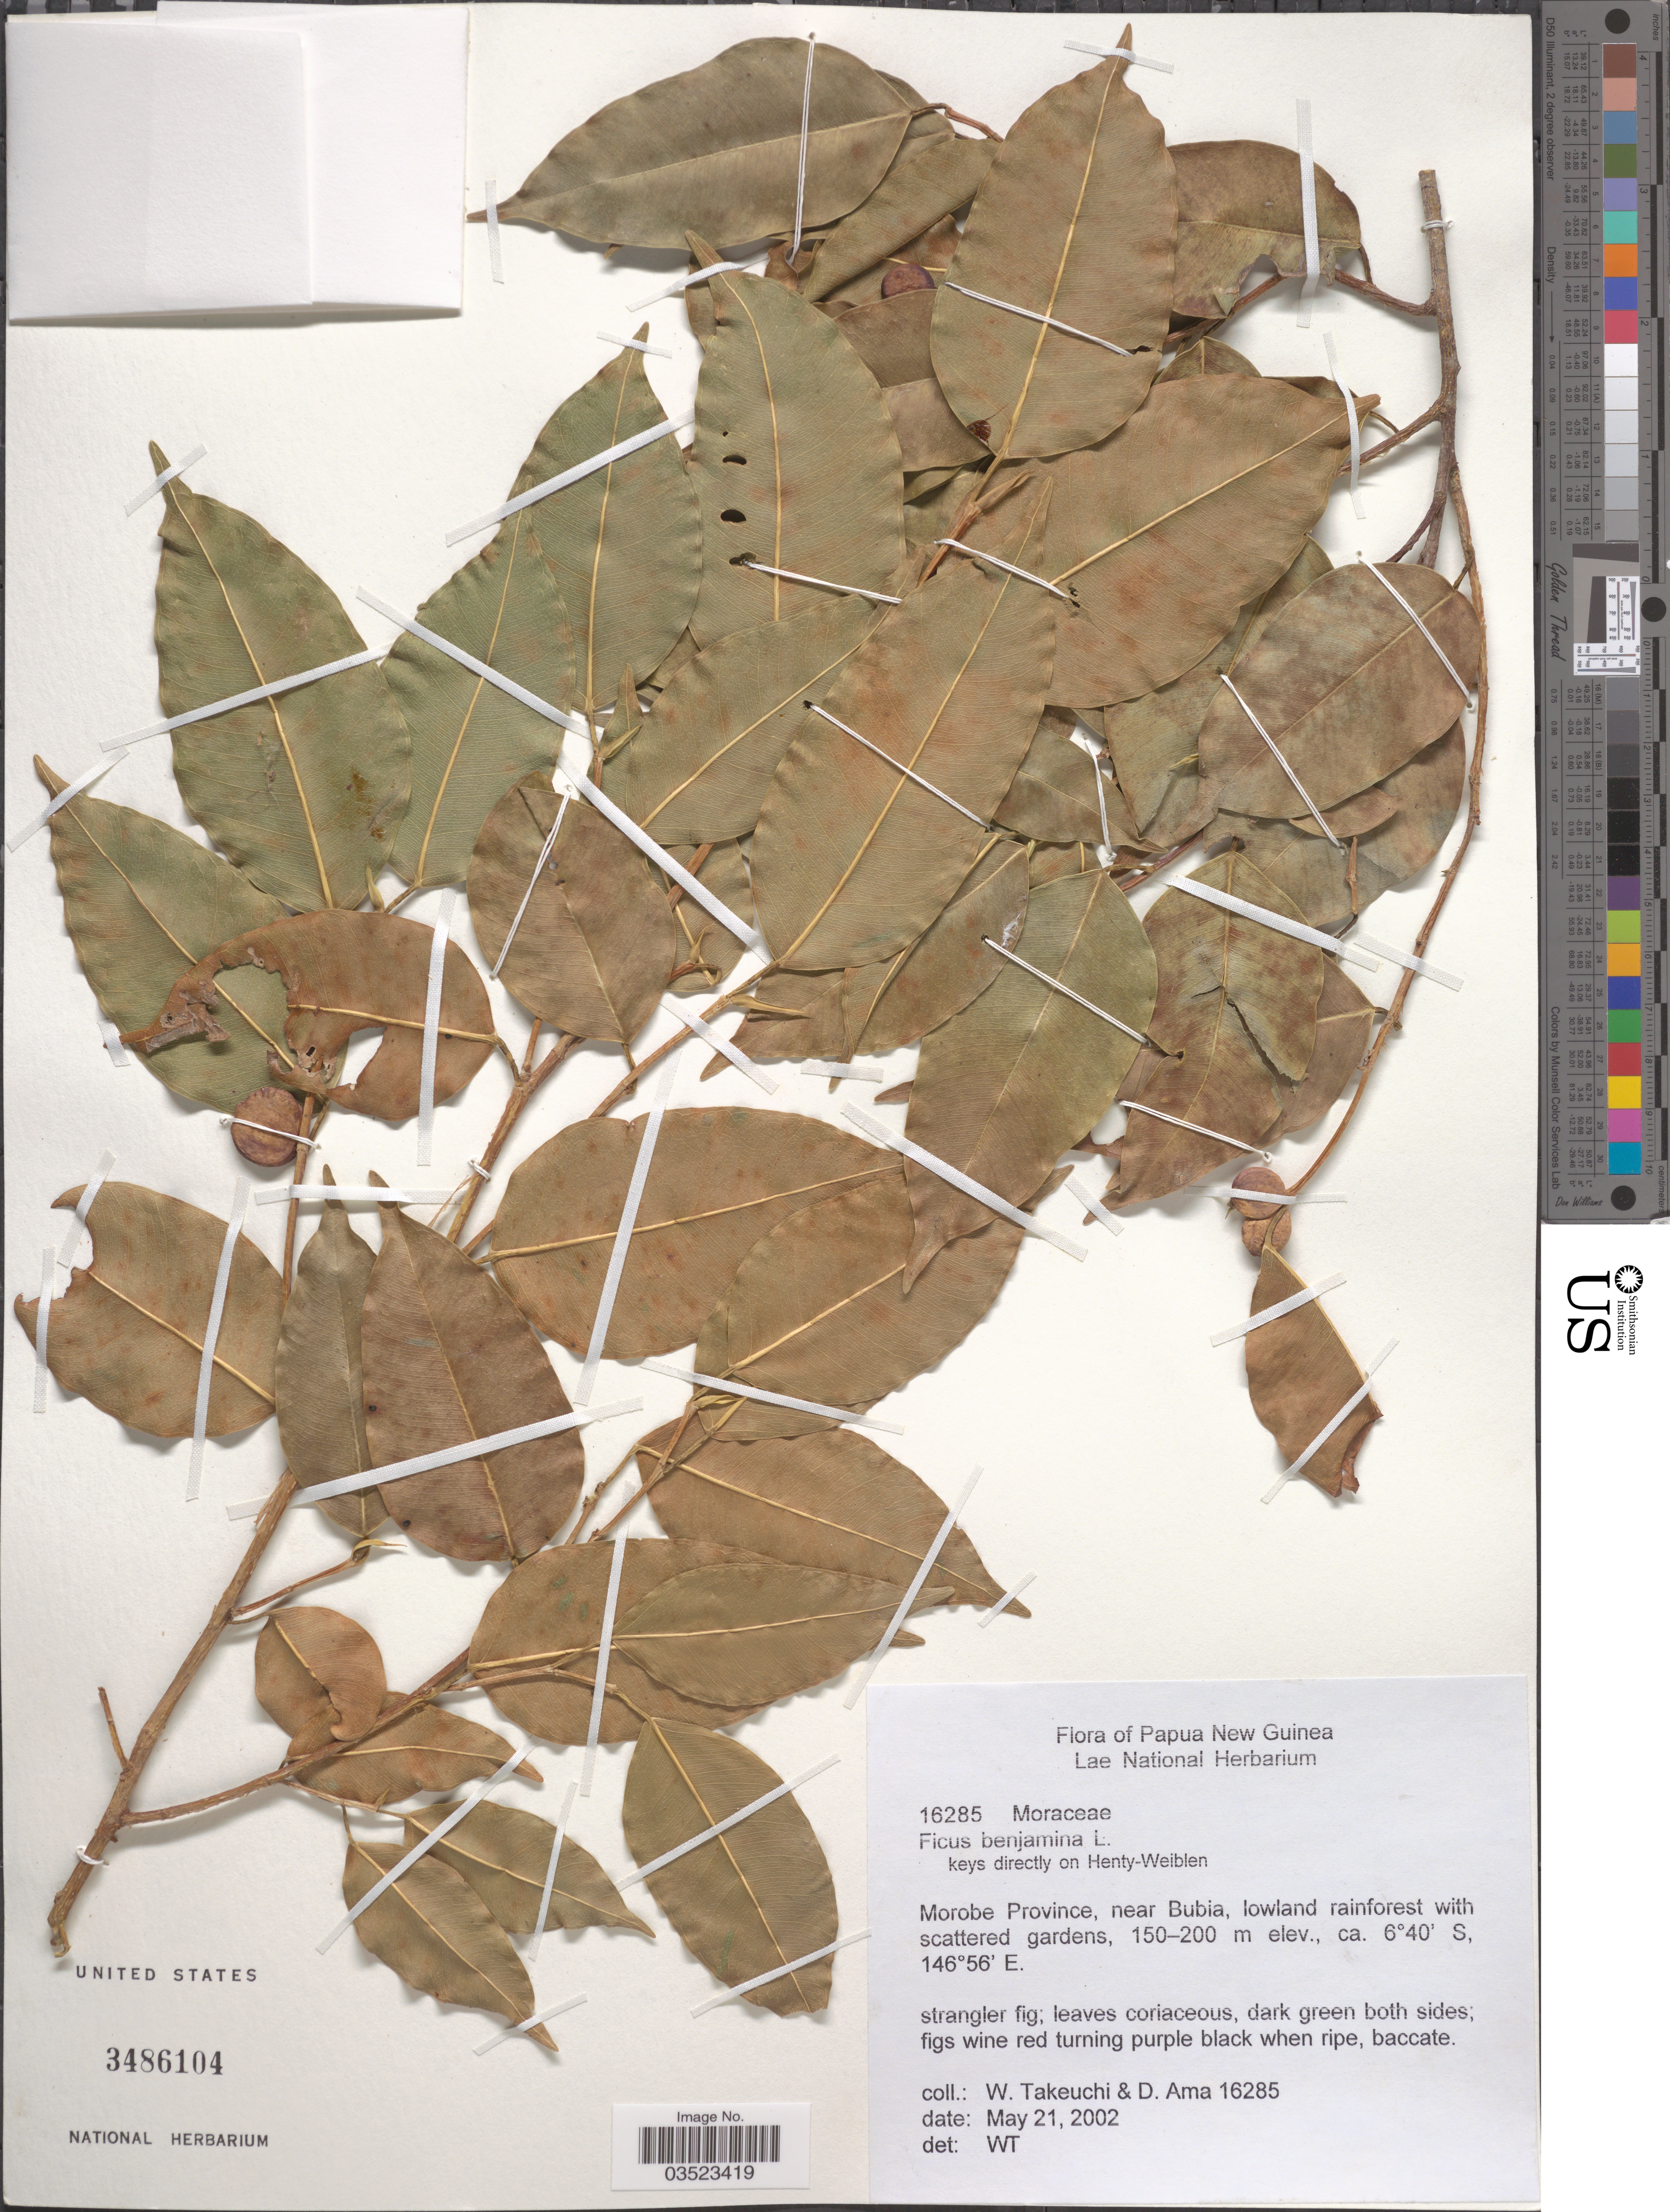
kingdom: Plantae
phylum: Tracheophyta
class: Magnoliopsida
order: Rosales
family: Moraceae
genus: Ficus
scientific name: Ficus benjamina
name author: L.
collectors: W. Takeuchi & D. Ama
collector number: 16285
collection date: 2002-05-21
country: Papua New Guinea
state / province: Morobe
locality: Near Bubia.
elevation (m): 150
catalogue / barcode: US 3486104